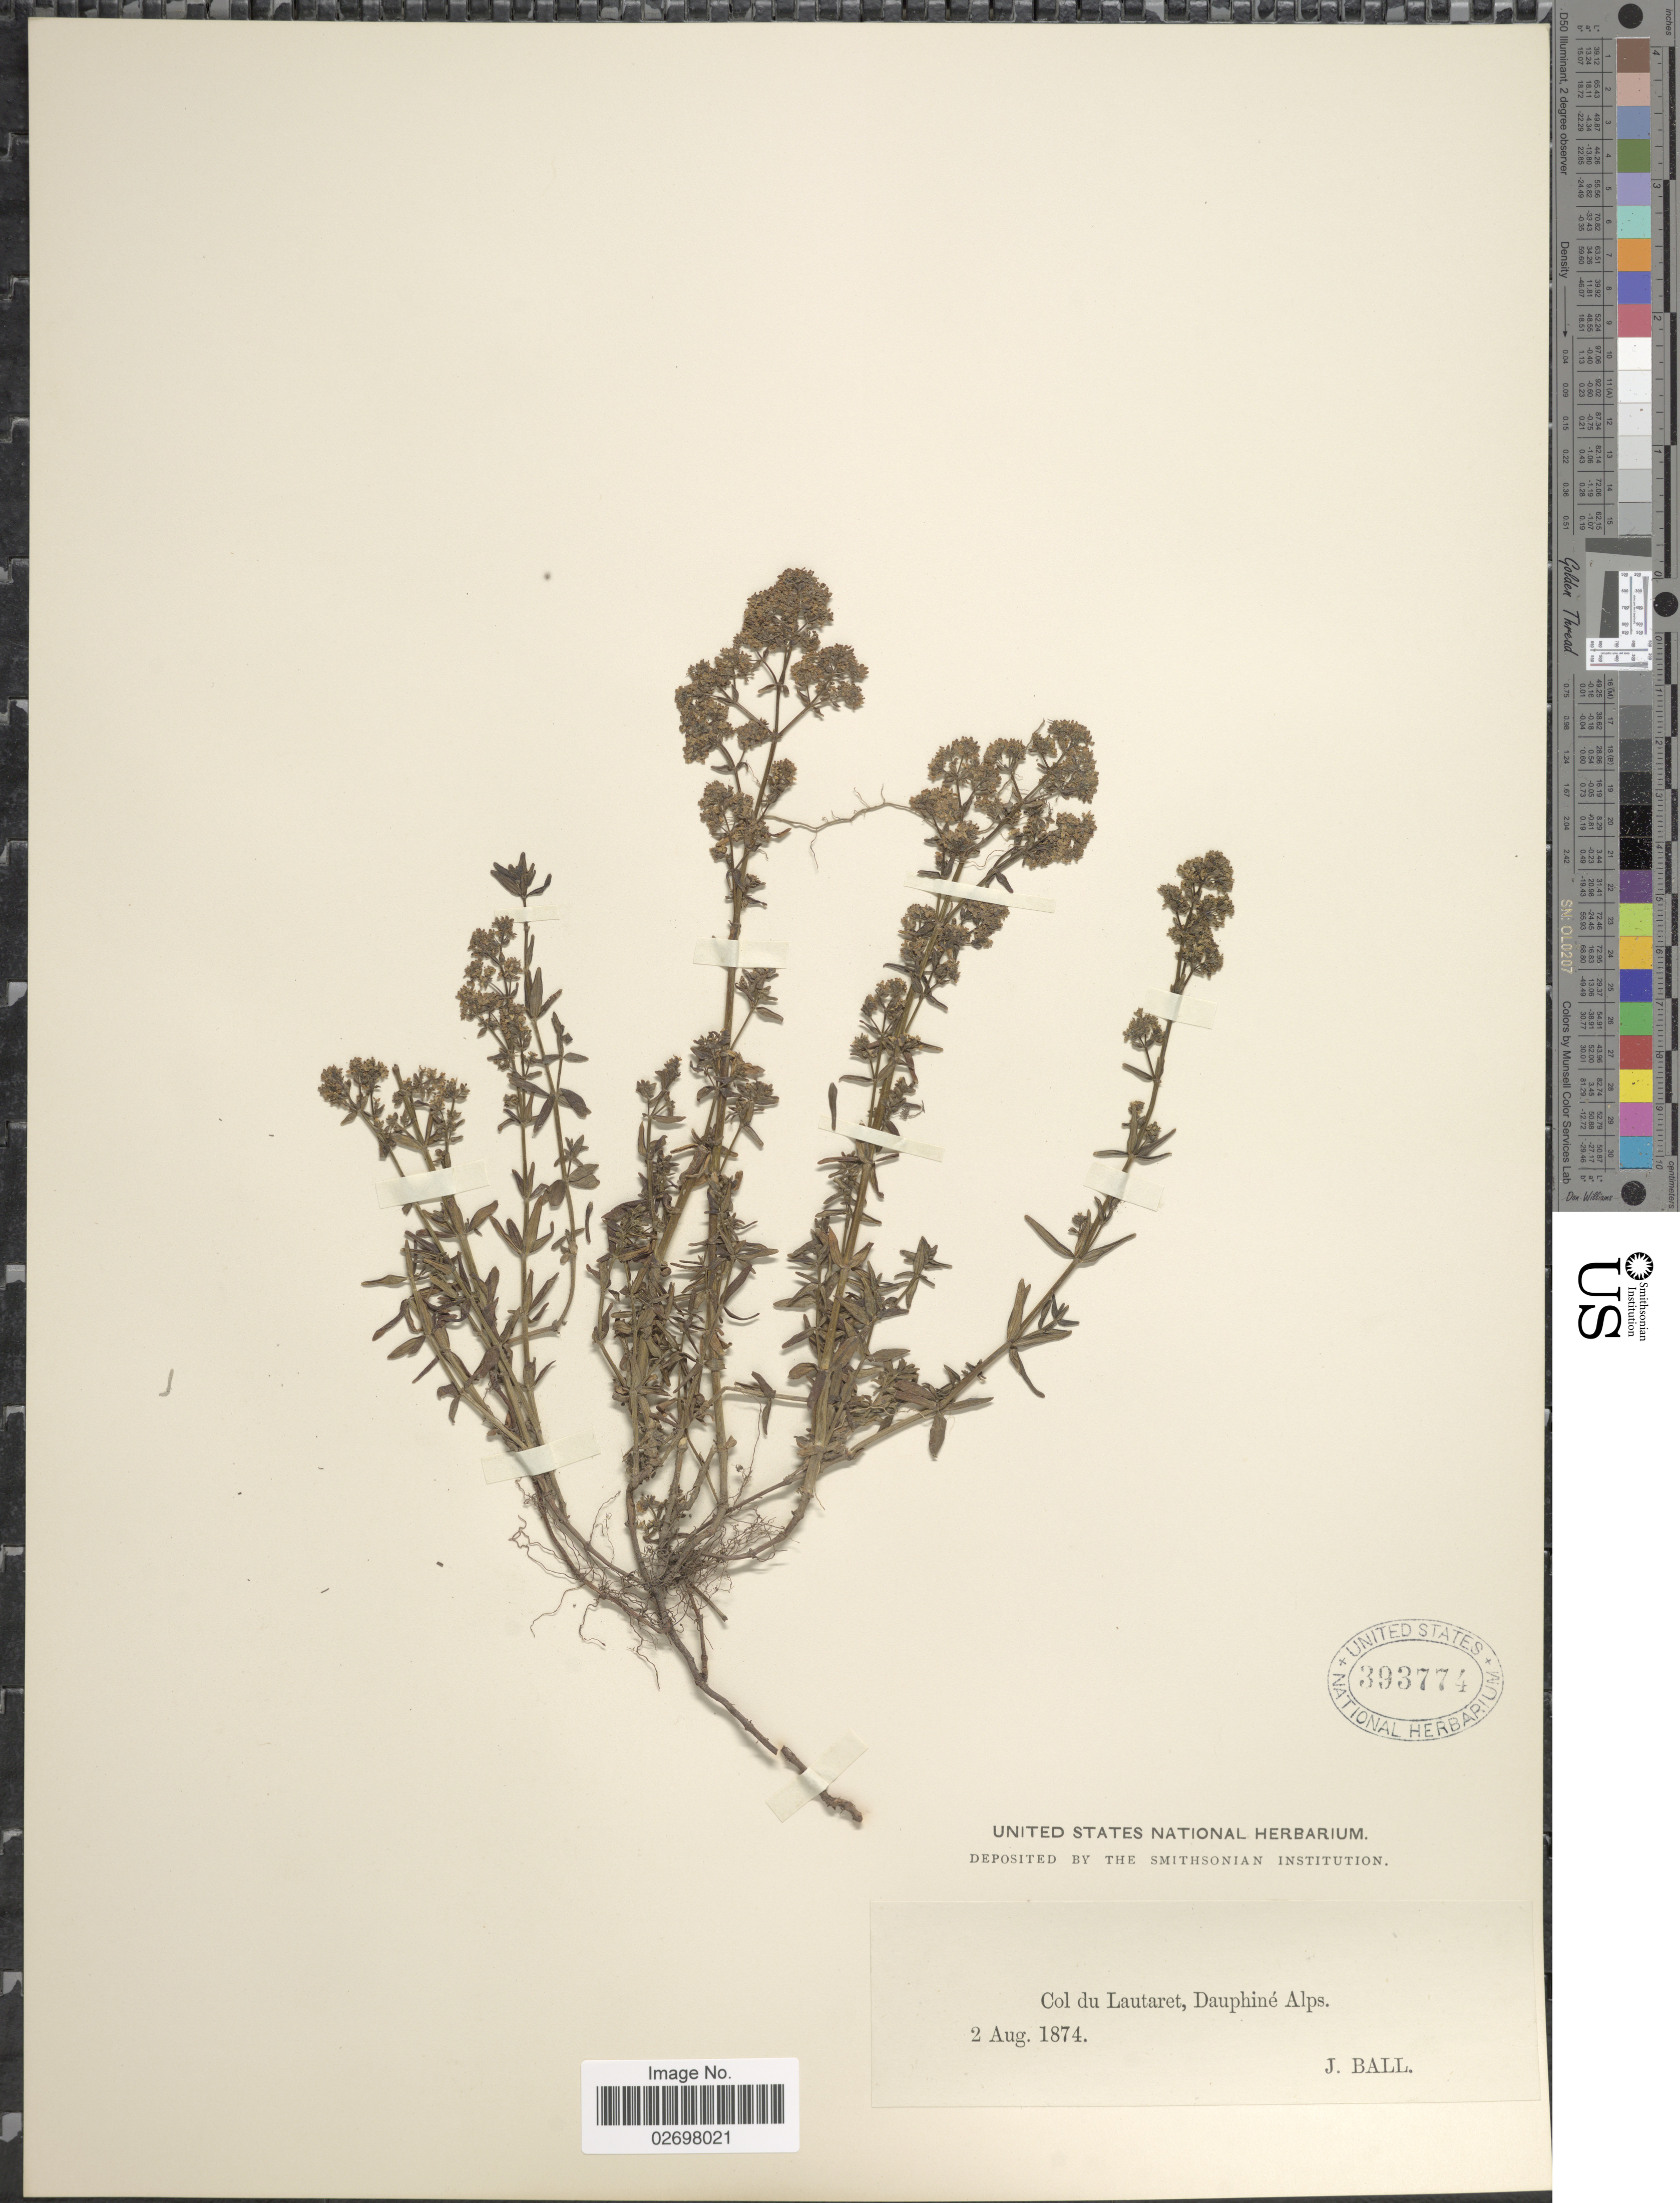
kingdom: Plantae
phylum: Tracheophyta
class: Magnoliopsida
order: Gentianales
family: Rubiaceae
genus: Galium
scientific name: Galium sp.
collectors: J. Ball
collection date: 1874-08-02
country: France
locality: Col di Lautaret, Dauphine Alps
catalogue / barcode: US 393774